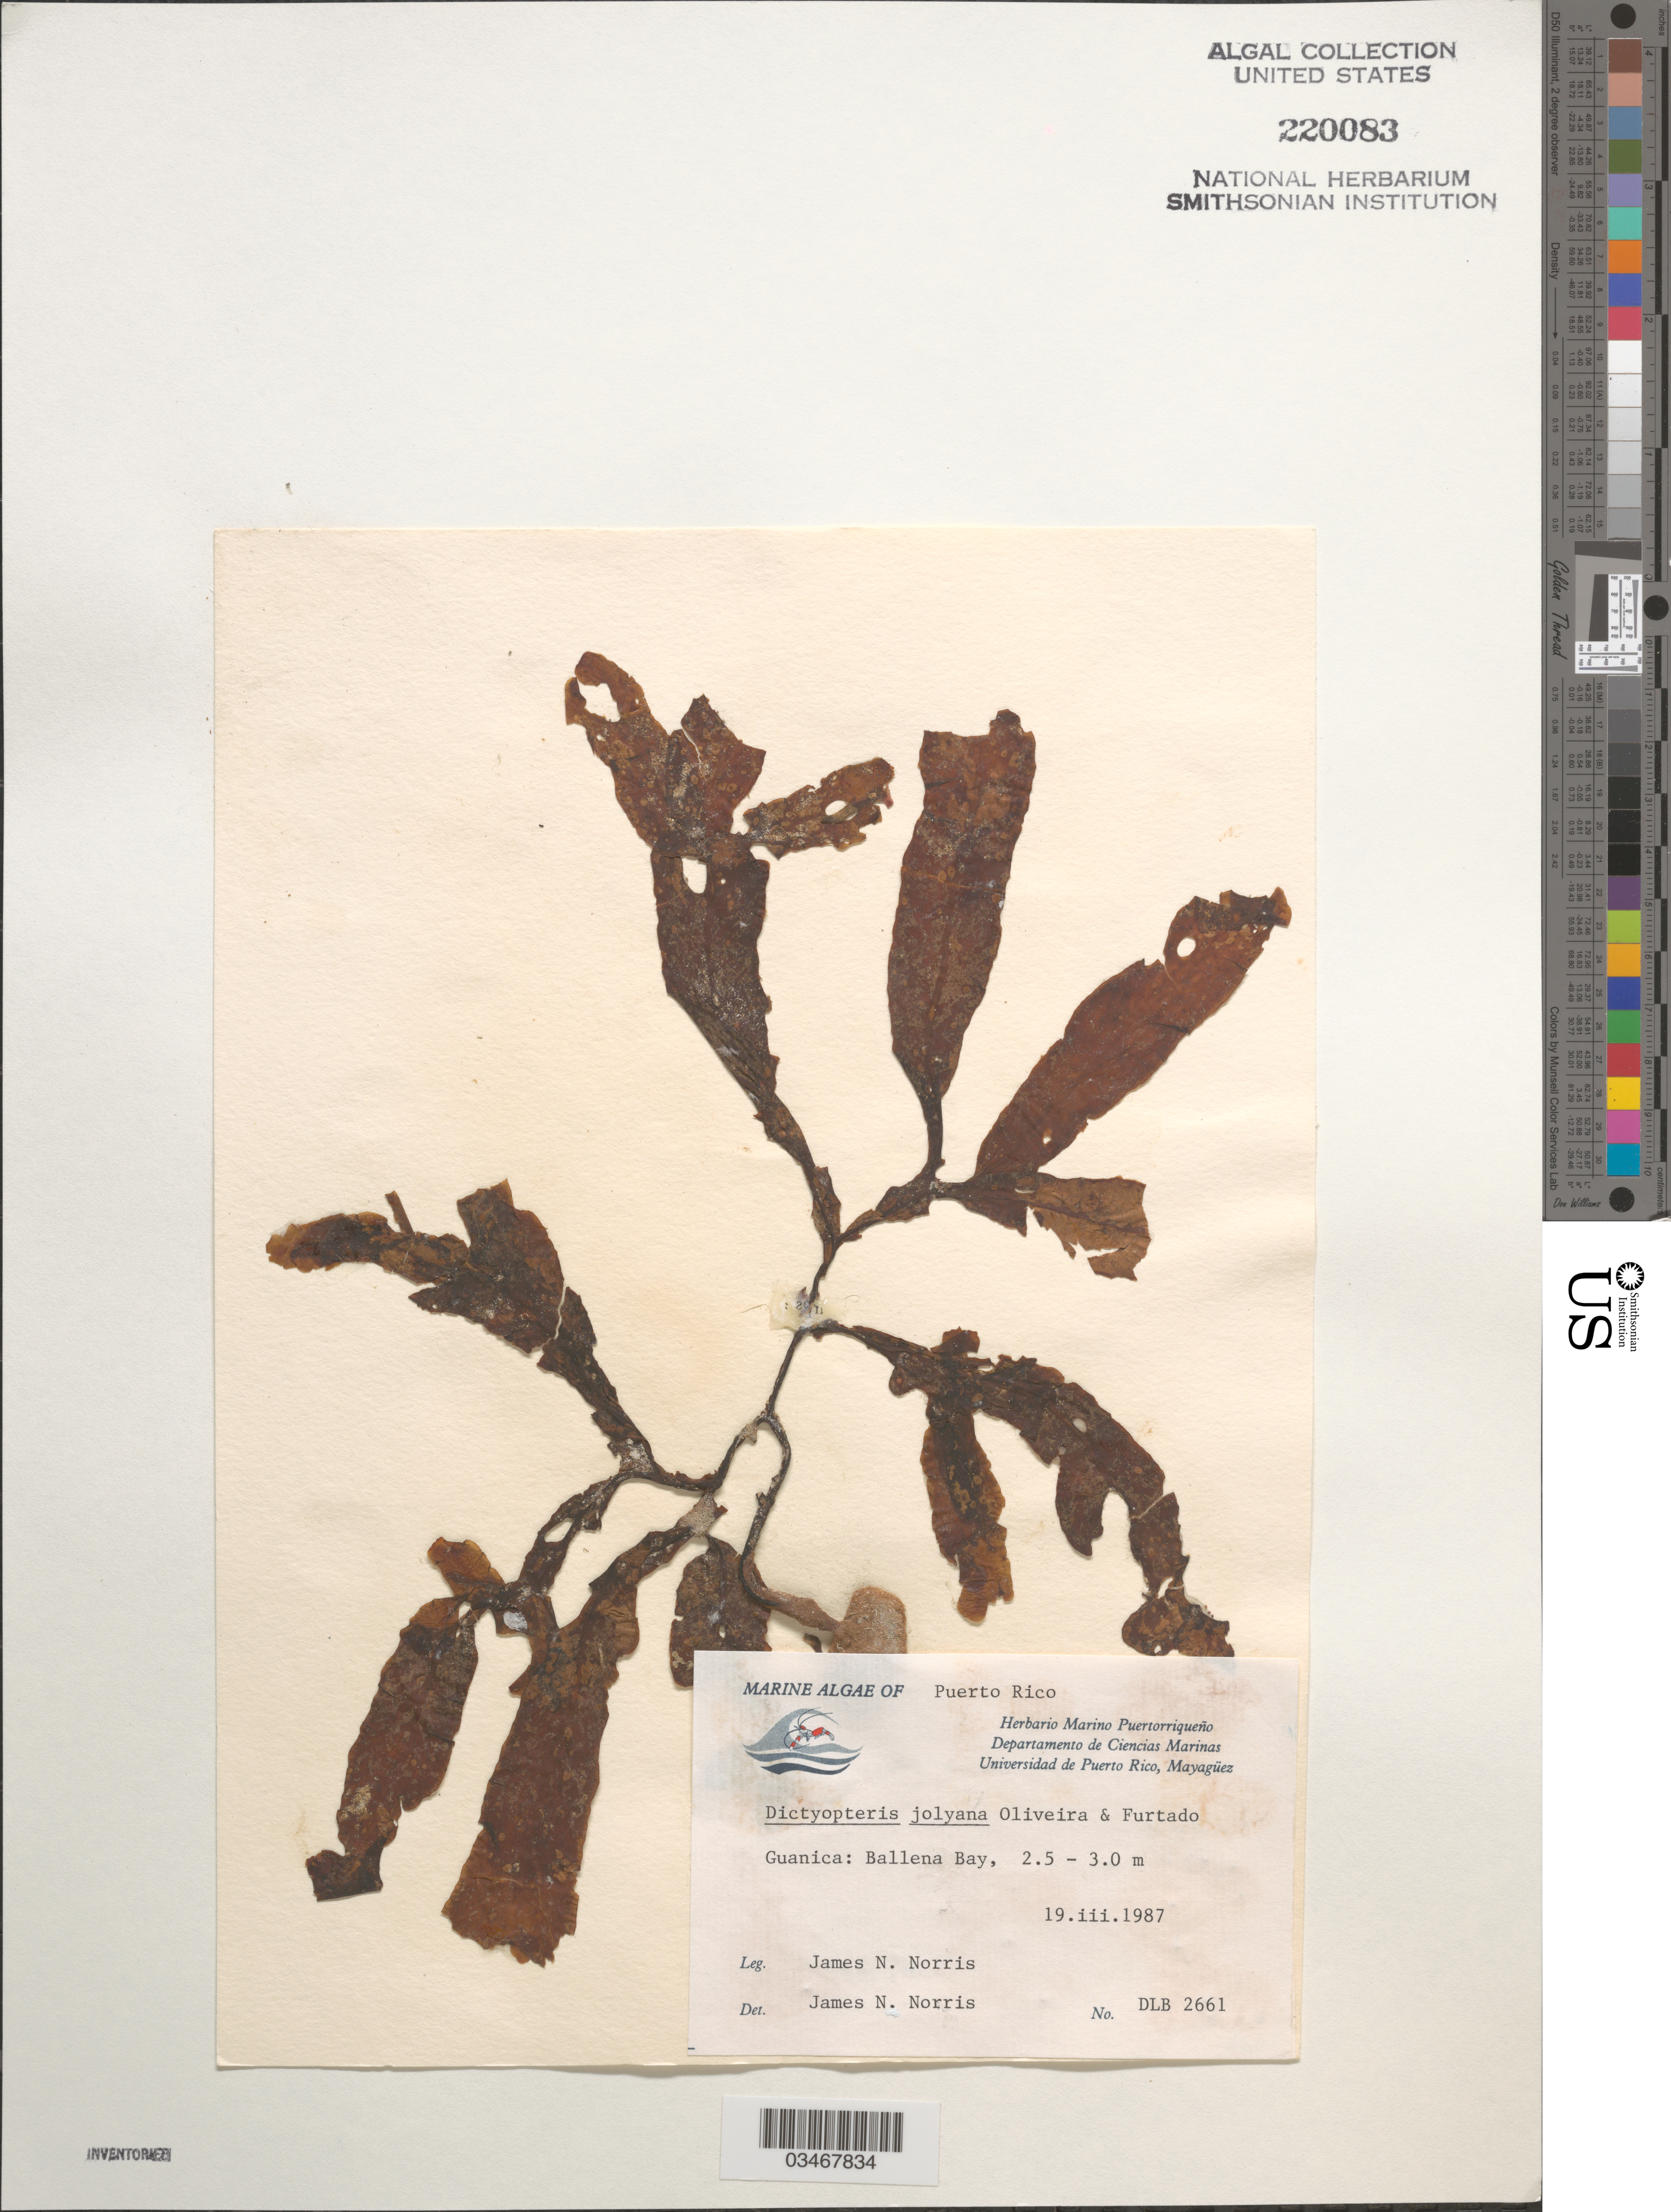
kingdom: Chromista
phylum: Ochrophyta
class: Phaeophyceae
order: Dictyotales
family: Dictyotaceae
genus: Dictyopteris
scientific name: Dictyopteris jolyana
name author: E.C. Oliveira & R.P. Furtado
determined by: Norris, James N.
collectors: J. N. Norris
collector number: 2661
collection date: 1987-03-19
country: Puerto Rico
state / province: Guanica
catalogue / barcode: US 220083